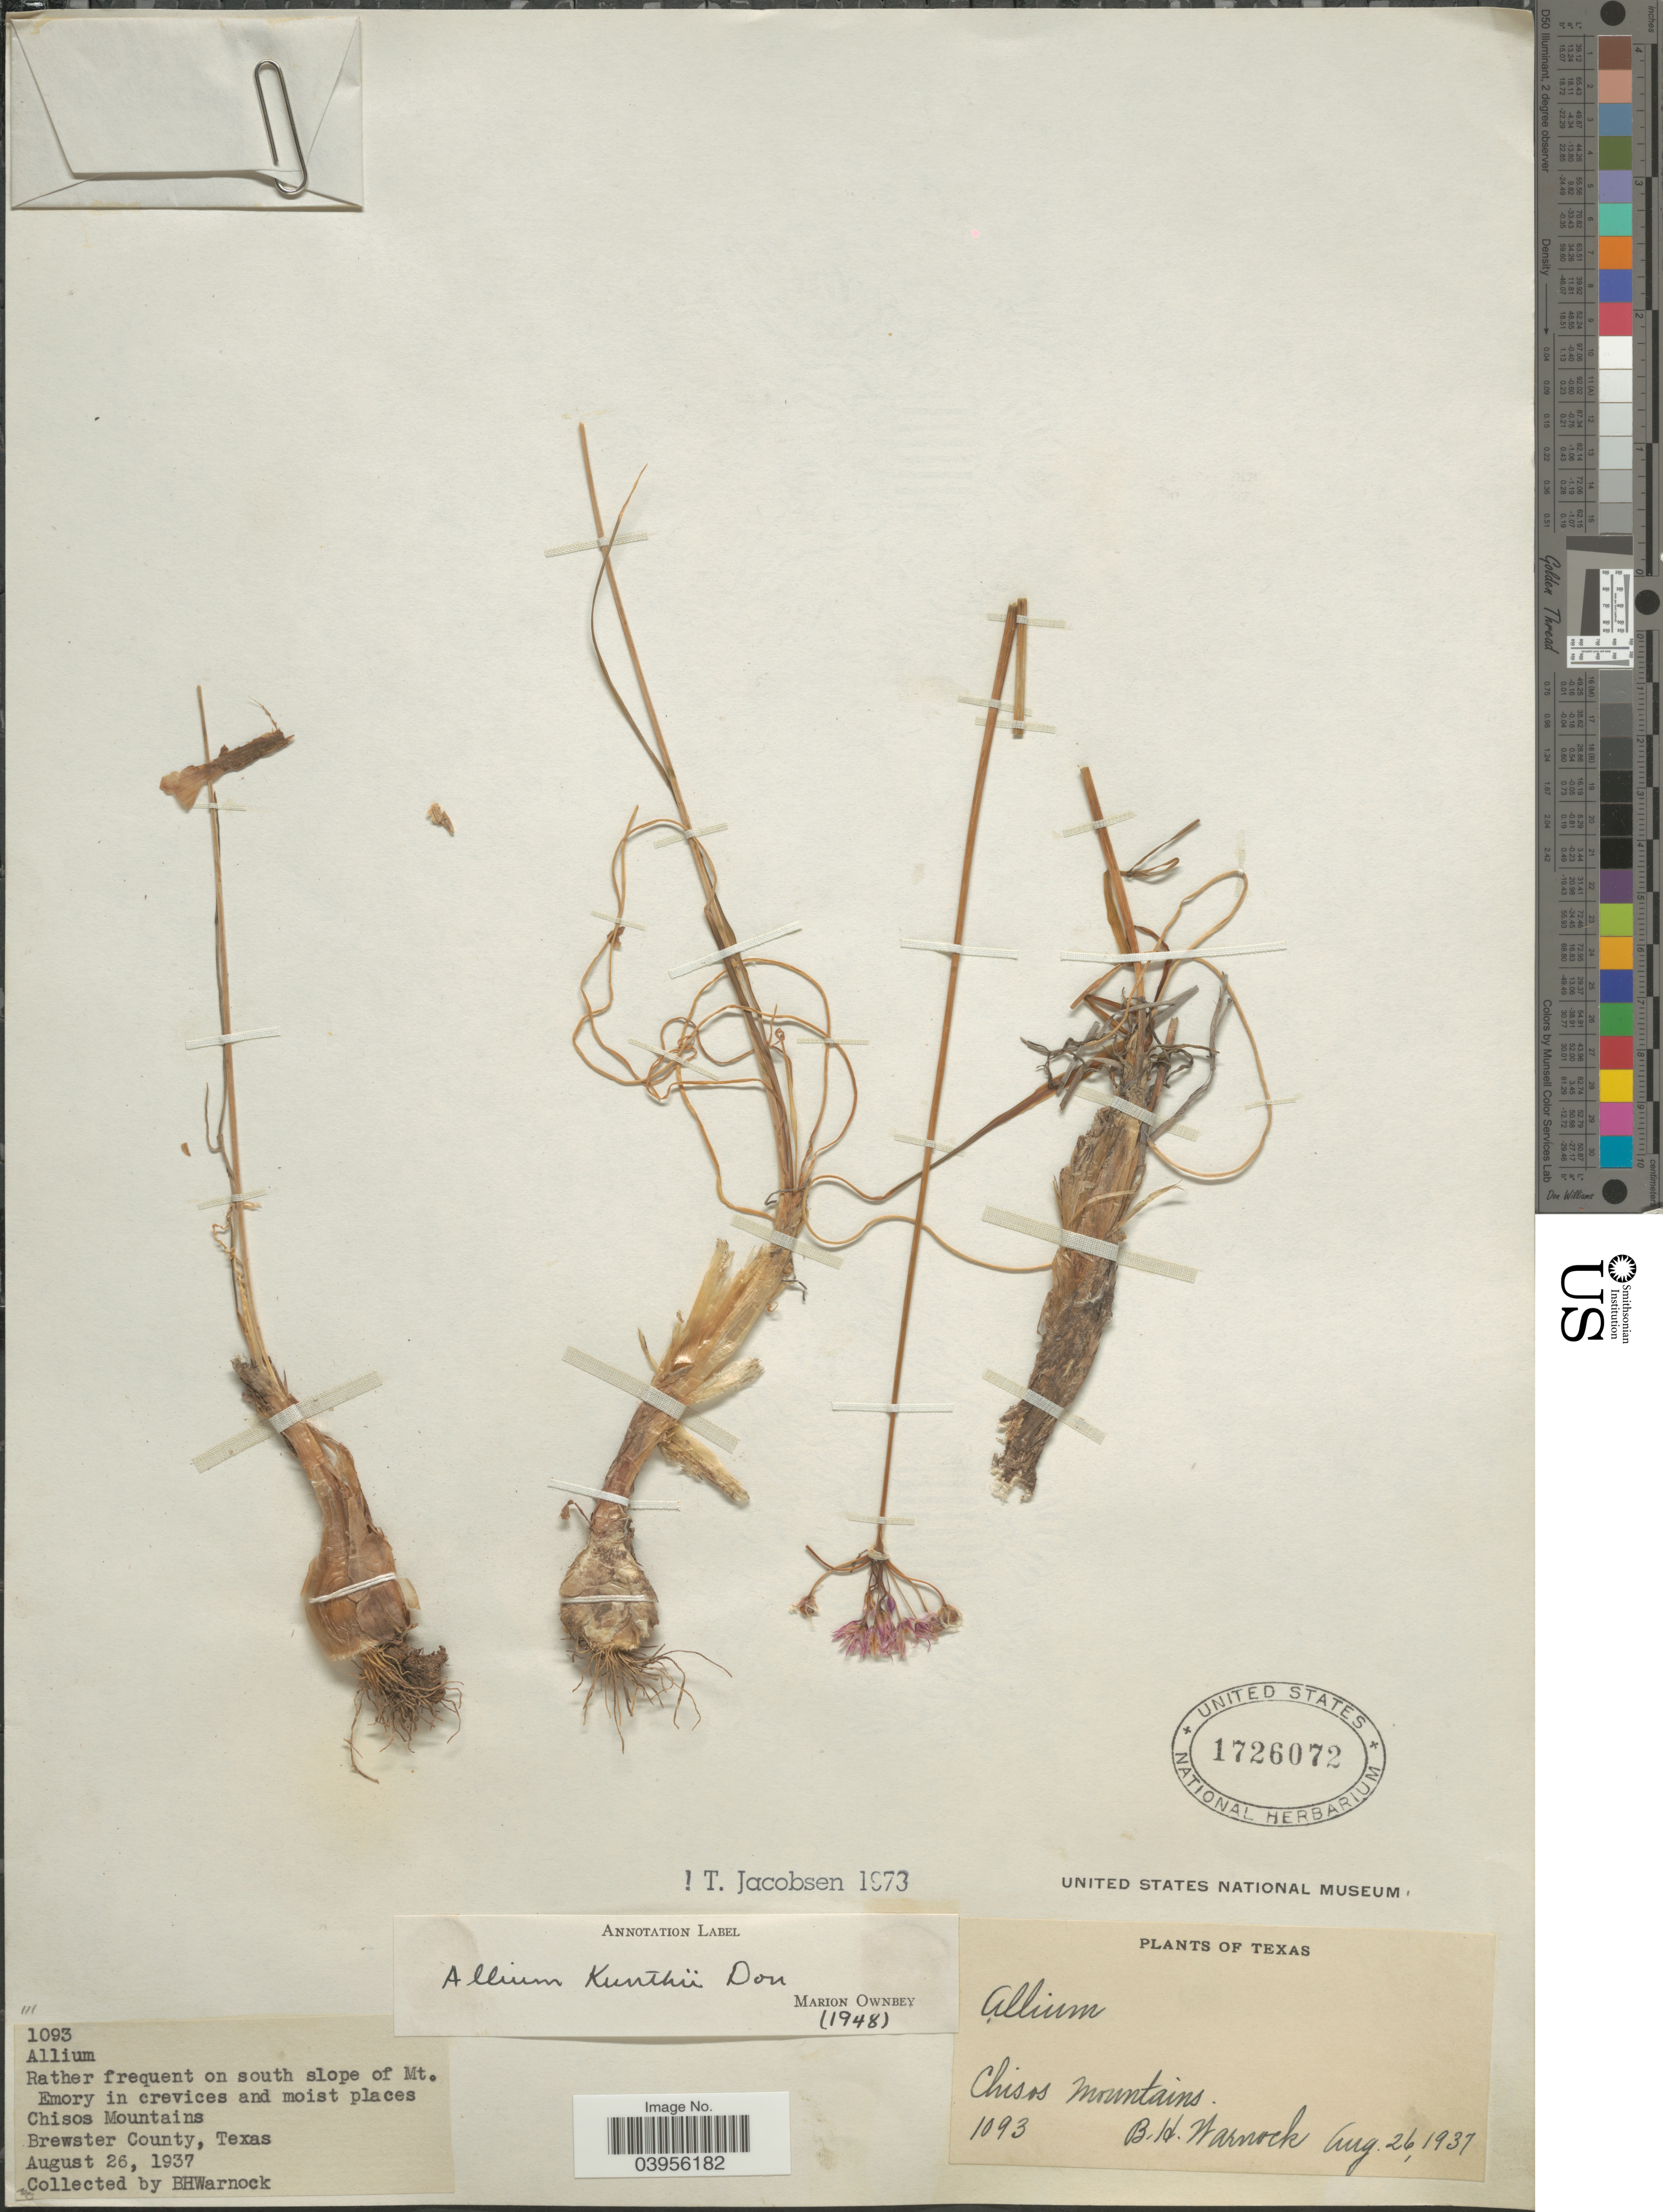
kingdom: Plantae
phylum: Tracheophyta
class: Liliopsida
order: Asparagales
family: Amaryllidaceae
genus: Allium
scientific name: Allium kunthii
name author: G. Don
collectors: B. H. Warnock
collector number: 1093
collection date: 1937-08-26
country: United States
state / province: Texas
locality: Chisos Mountains. Brewster County.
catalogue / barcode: US 1726072